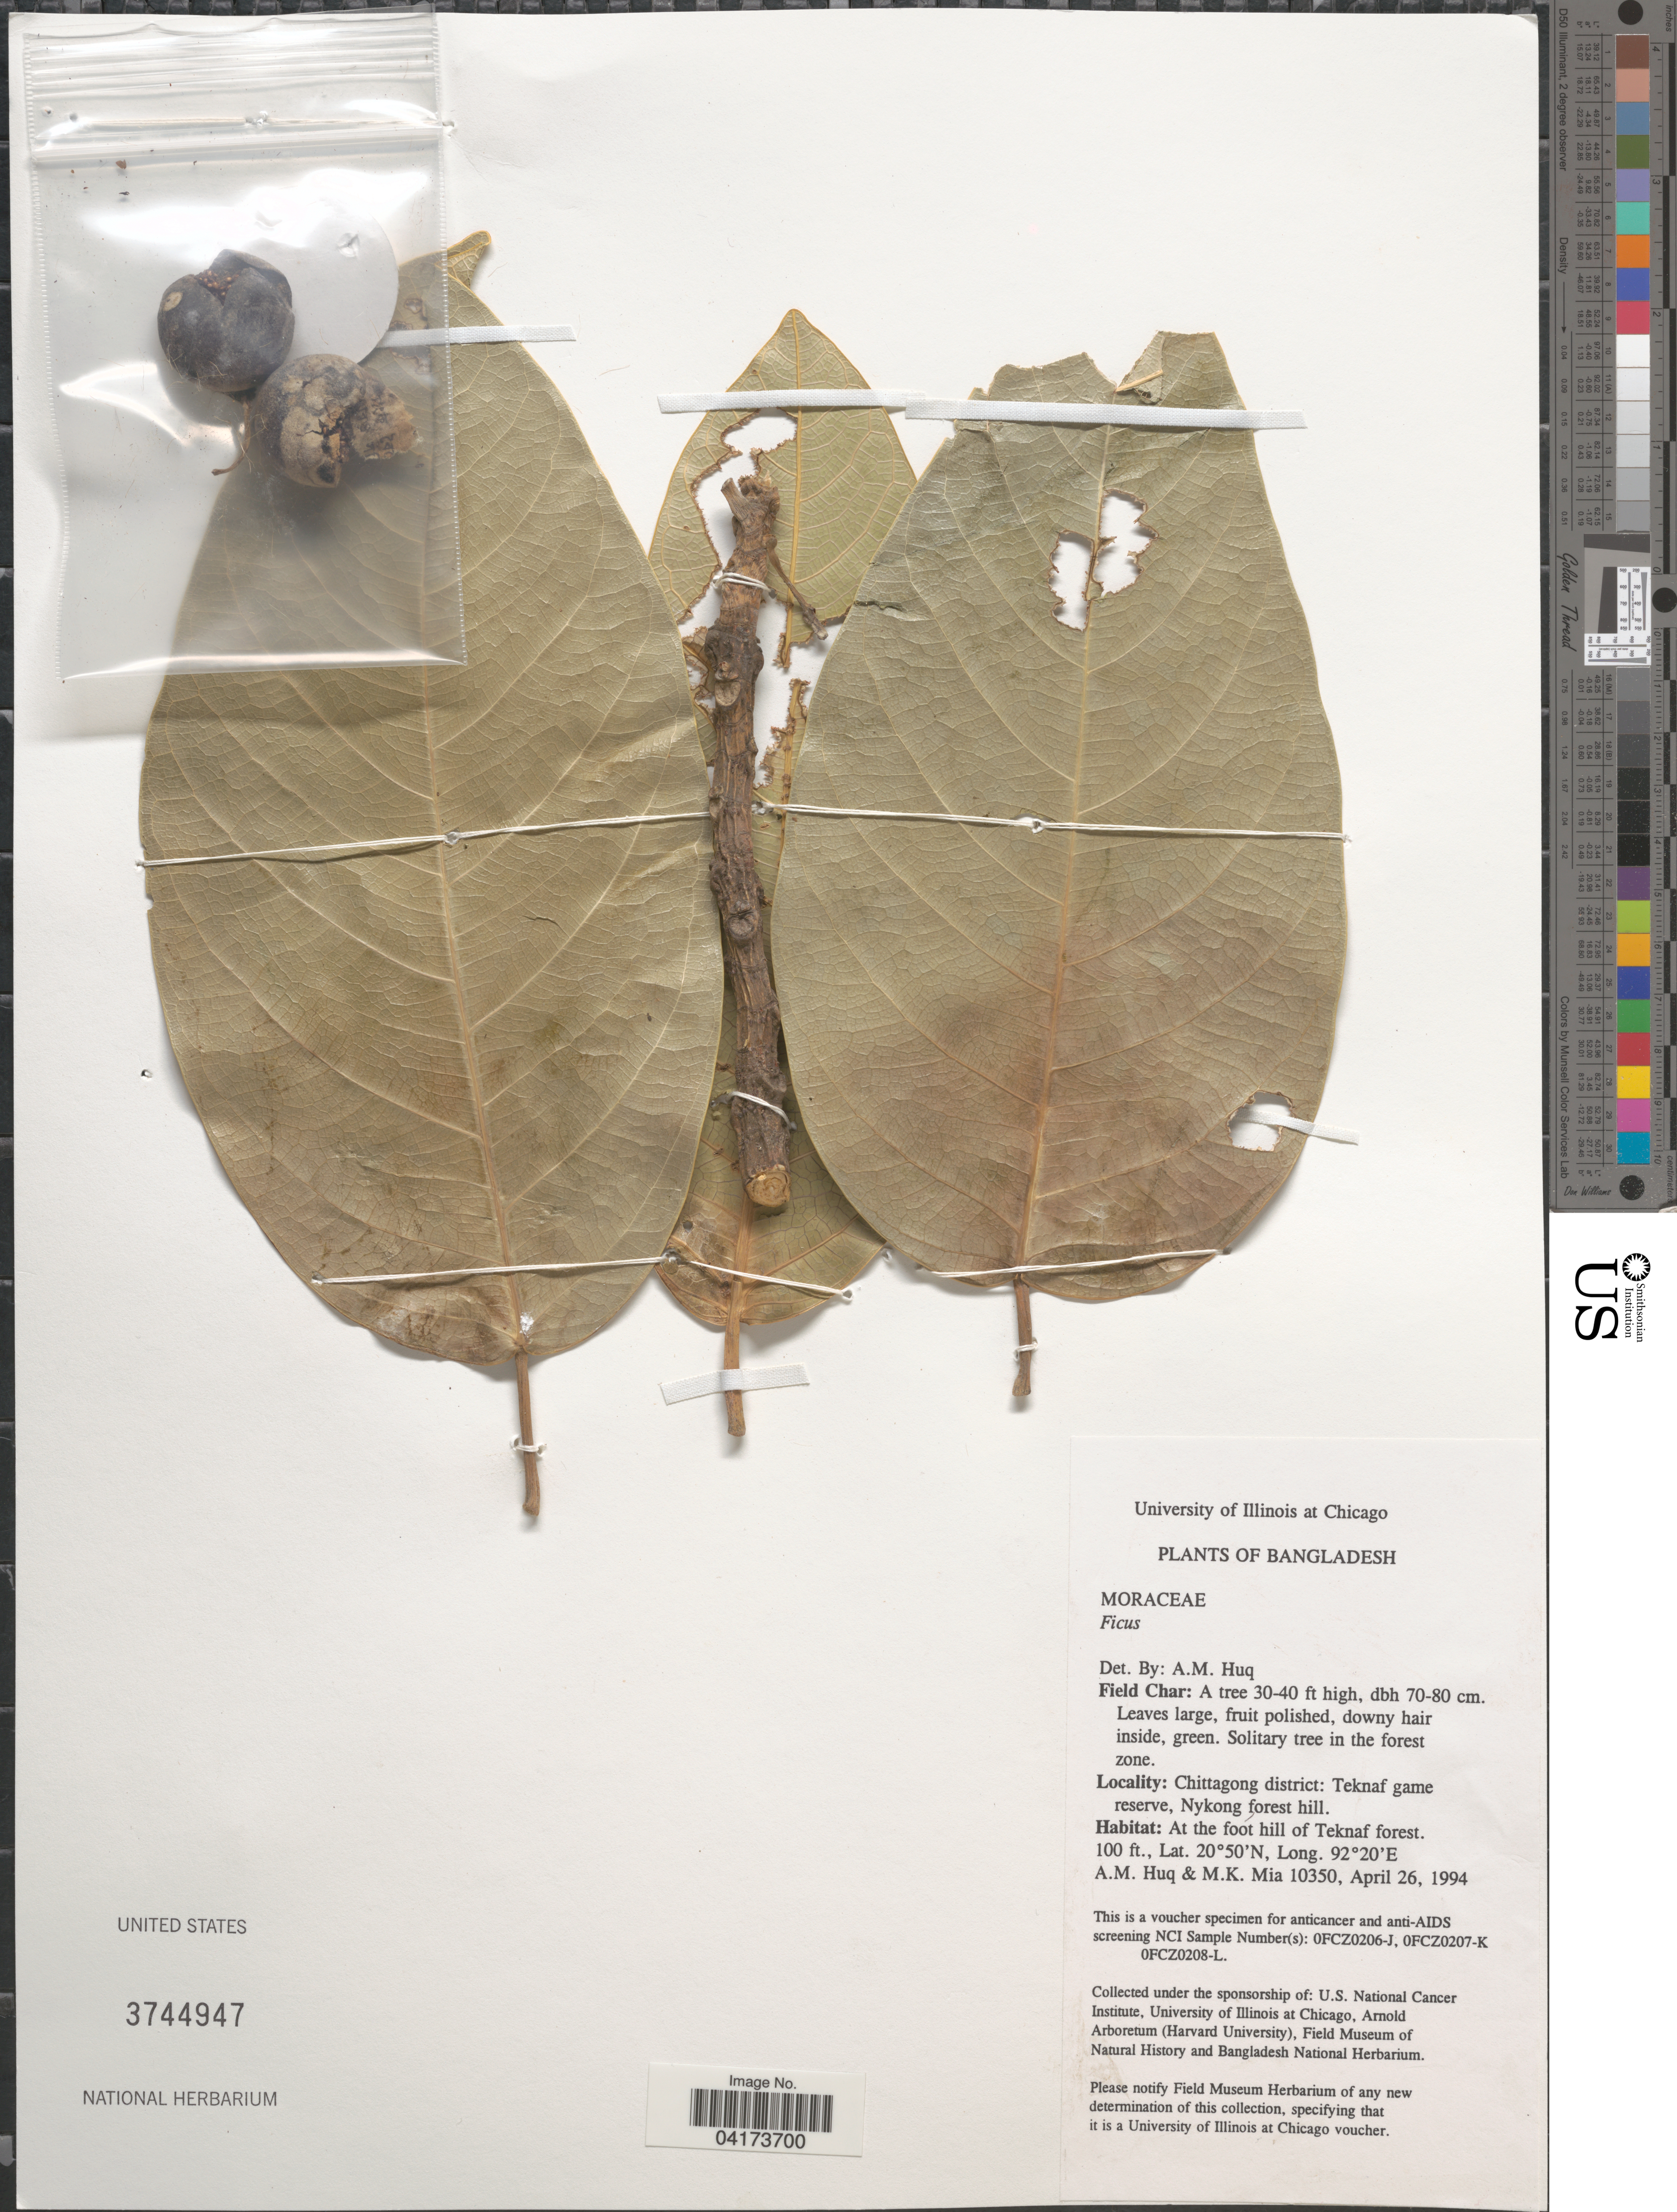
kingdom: Plantae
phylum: Tracheophyta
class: Magnoliopsida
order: Rosales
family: Moraceae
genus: Ficus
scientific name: Ficus sp.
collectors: A. M. Huq & M. Mia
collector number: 10350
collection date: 1994-04-26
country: Bangladesh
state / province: Chittagong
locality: Chittagong district: Teknaf game reserve, Nykong forest hill. At the foot hill of Teknaf forest.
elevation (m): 30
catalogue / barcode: US 3744947